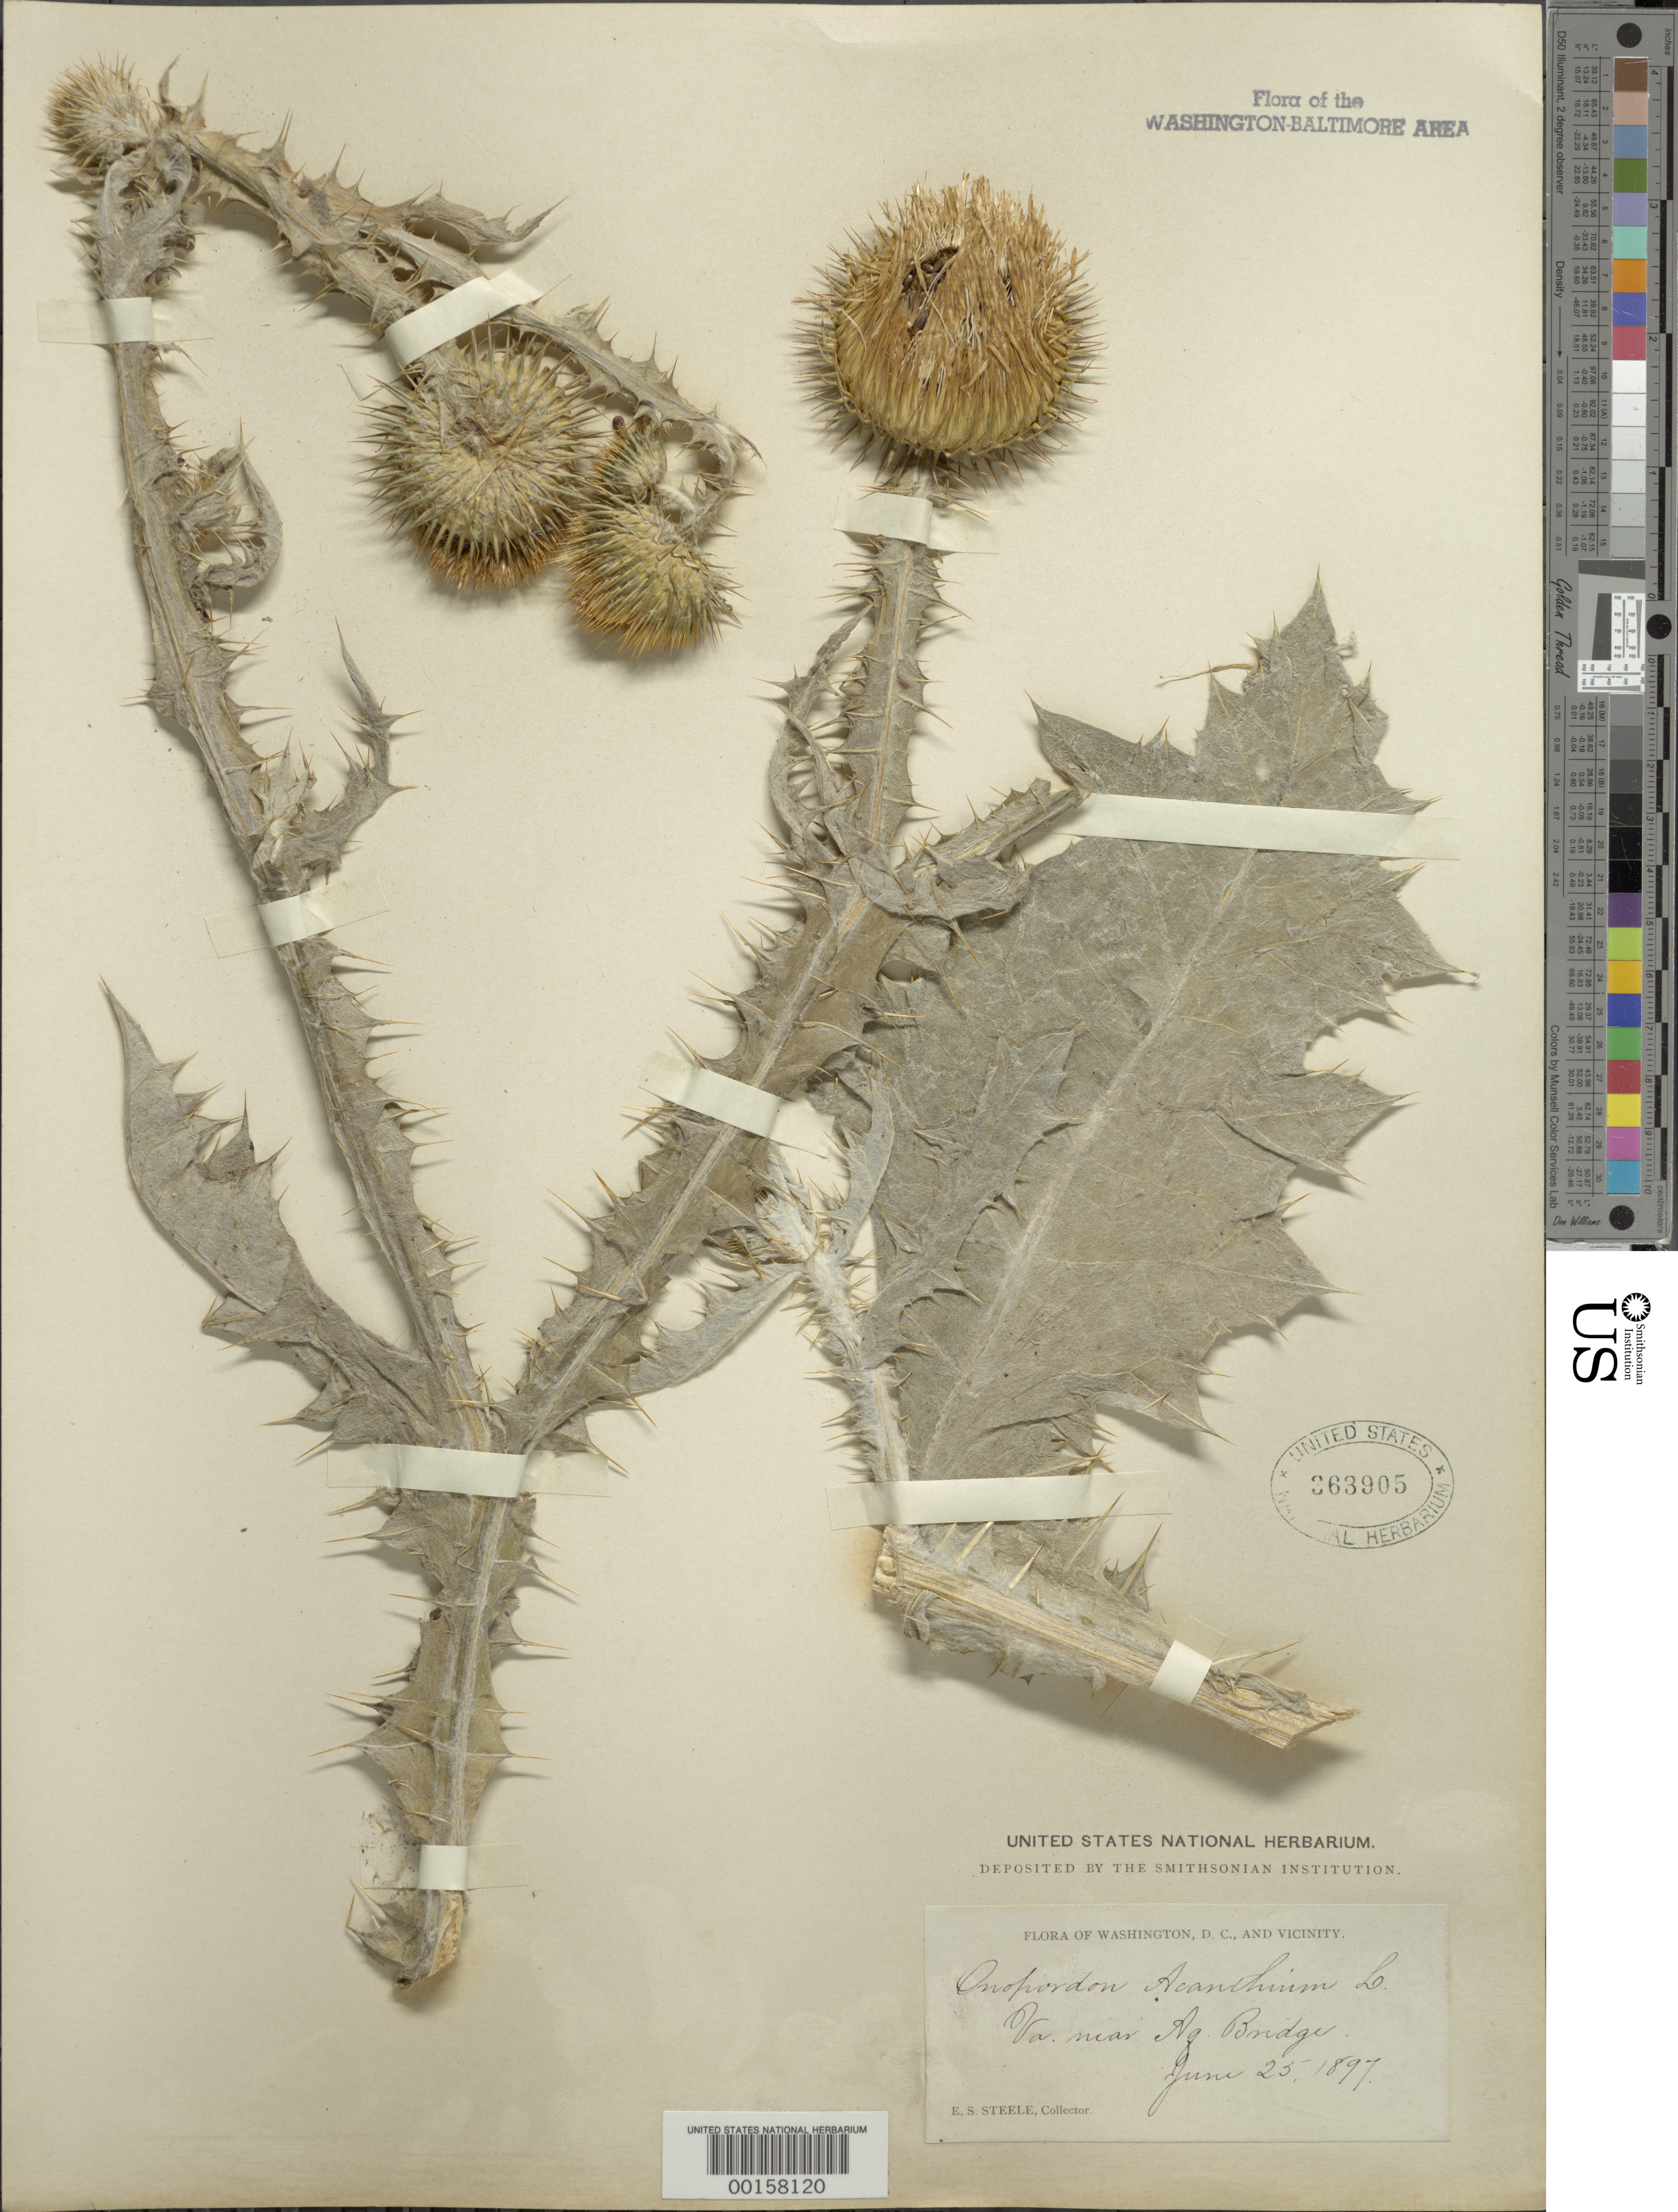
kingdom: Plantae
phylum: Tracheophyta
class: Magnoliopsida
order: Asterales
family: Asteraceae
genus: Onopordum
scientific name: Onopordum acanthium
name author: L.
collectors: E. Steele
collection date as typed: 25 Jun 1897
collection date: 1897-06-25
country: United States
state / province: Virginia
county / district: Fairfax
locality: Near Aqueduct Bridge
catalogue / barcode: US 363905